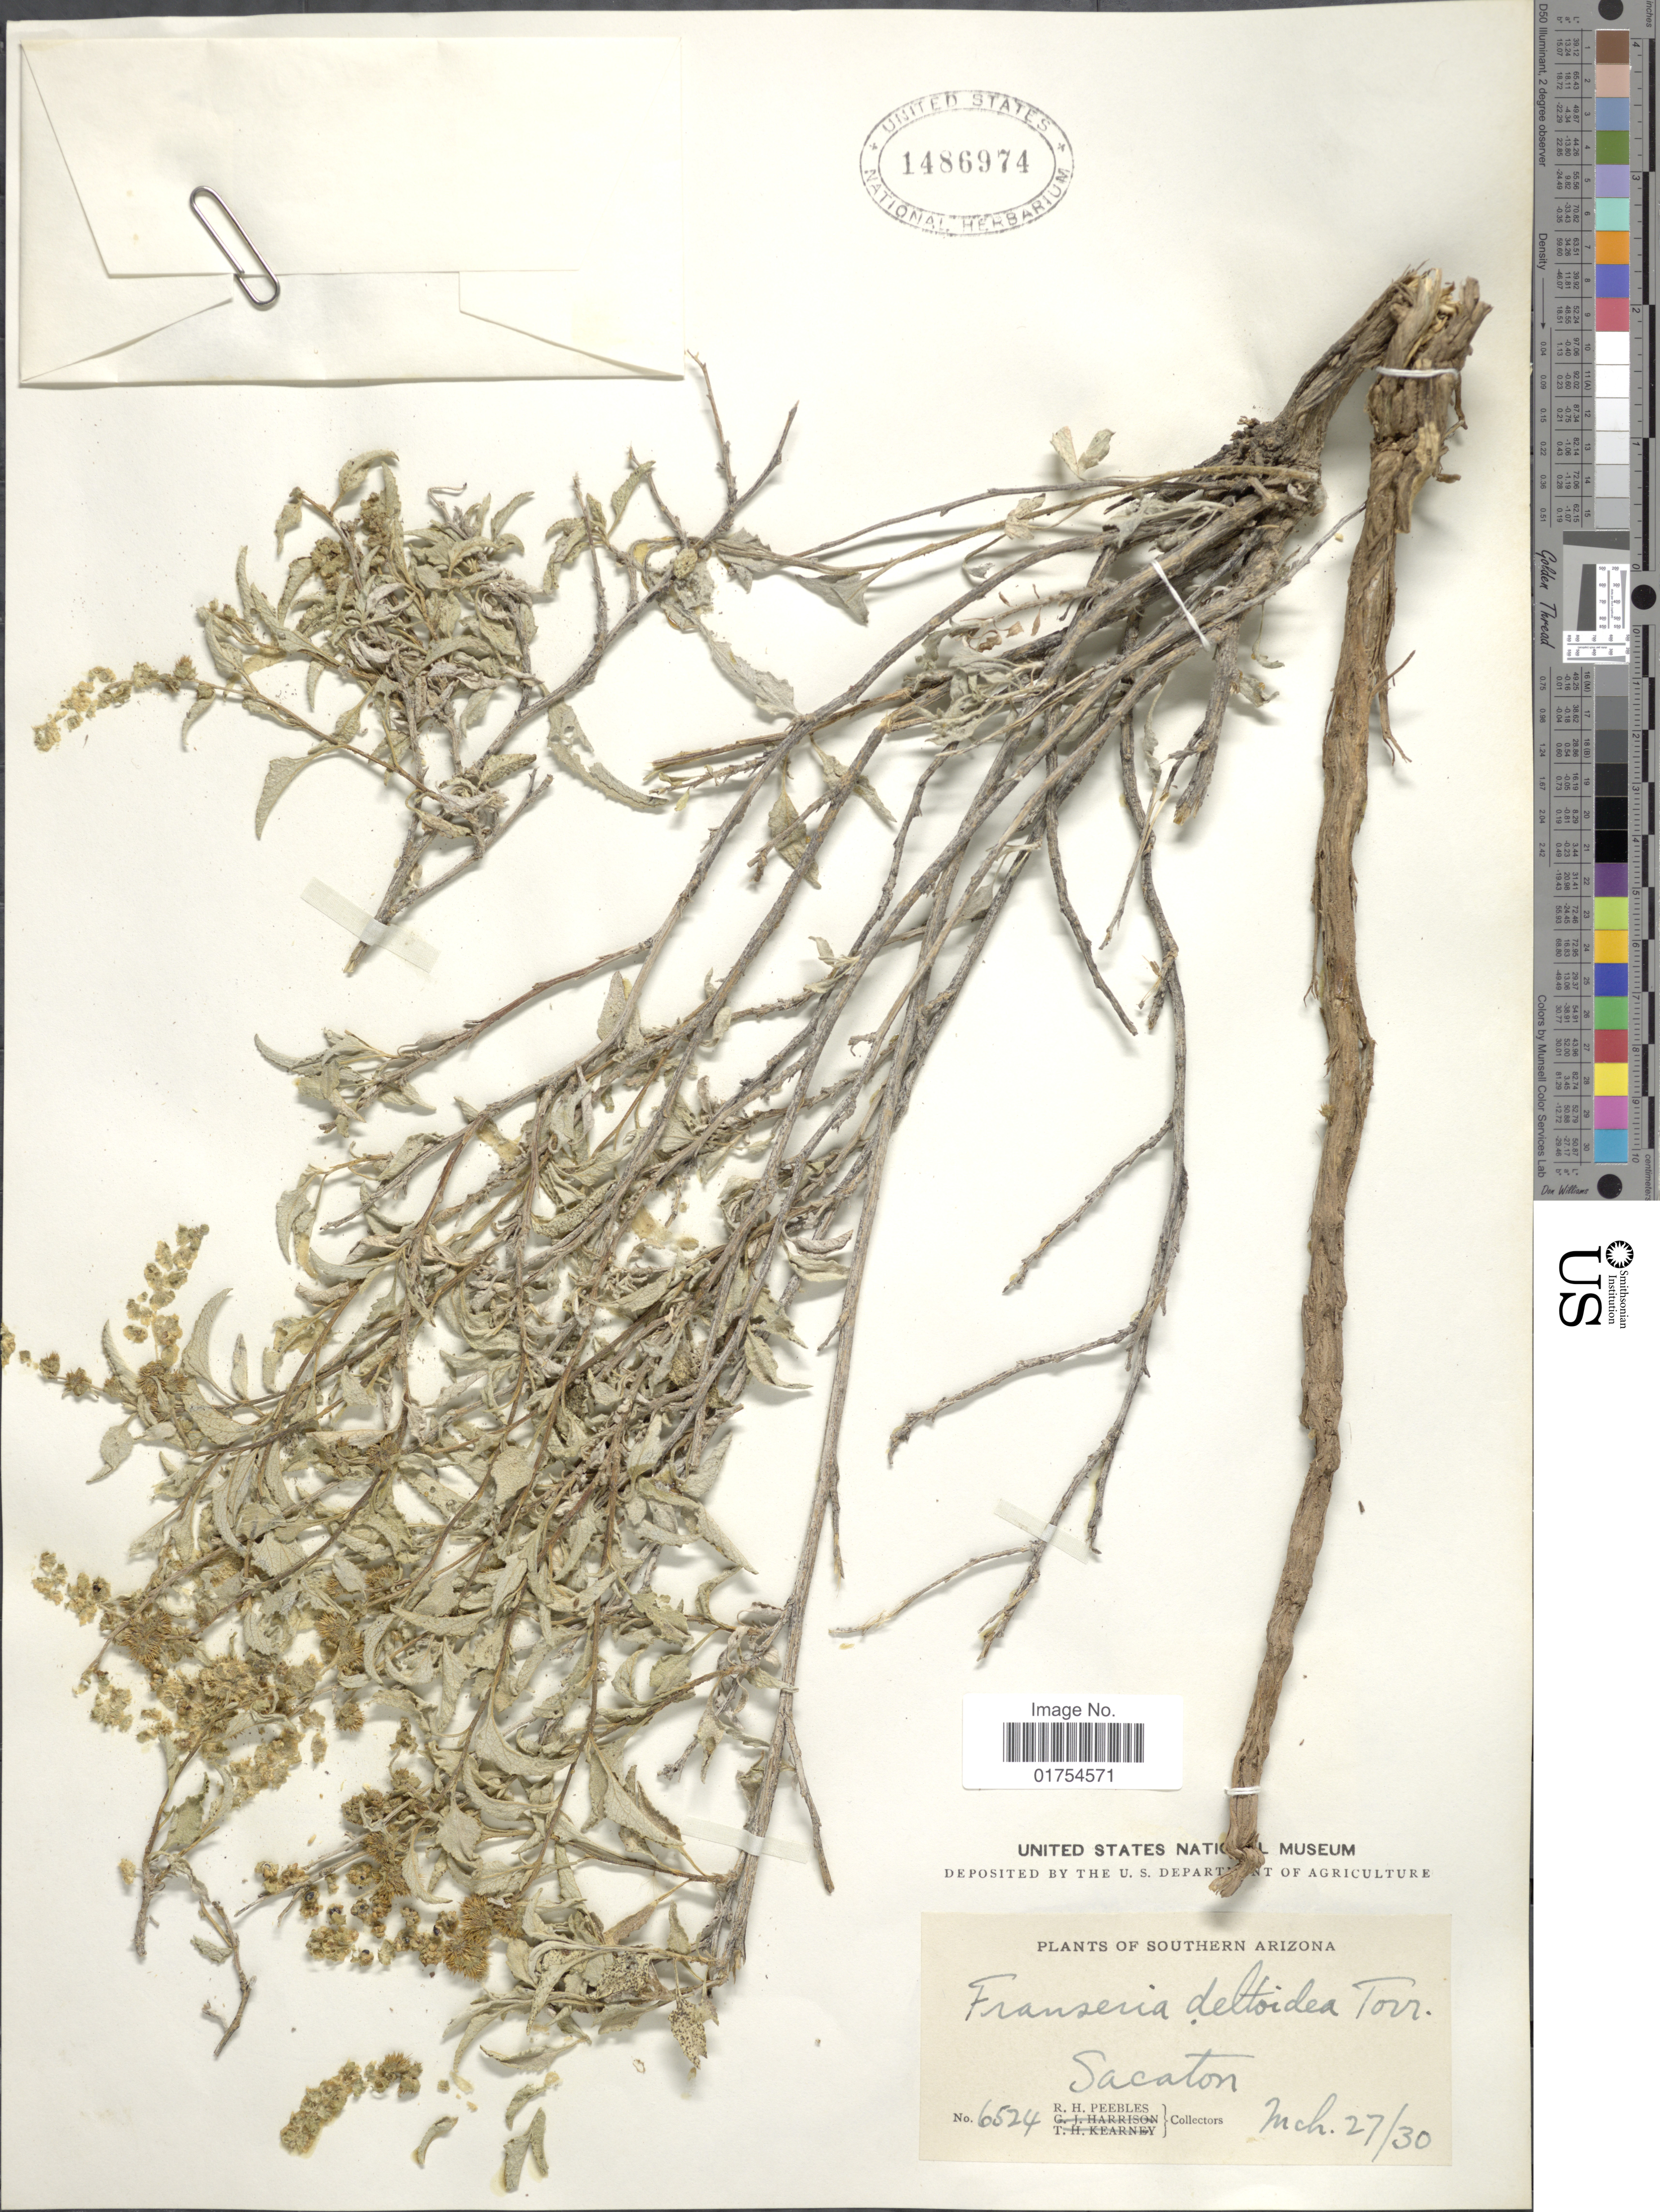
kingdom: Plantae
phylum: Tracheophyta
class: Magnoliopsida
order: Asterales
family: Asteraceae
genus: Franseria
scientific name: Franseria deltoidea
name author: Torr.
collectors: R. H. Peebles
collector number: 6524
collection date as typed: Transcribed d/m/y: 27/3/30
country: United States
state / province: Arizona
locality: Sacaton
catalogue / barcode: US 1486974